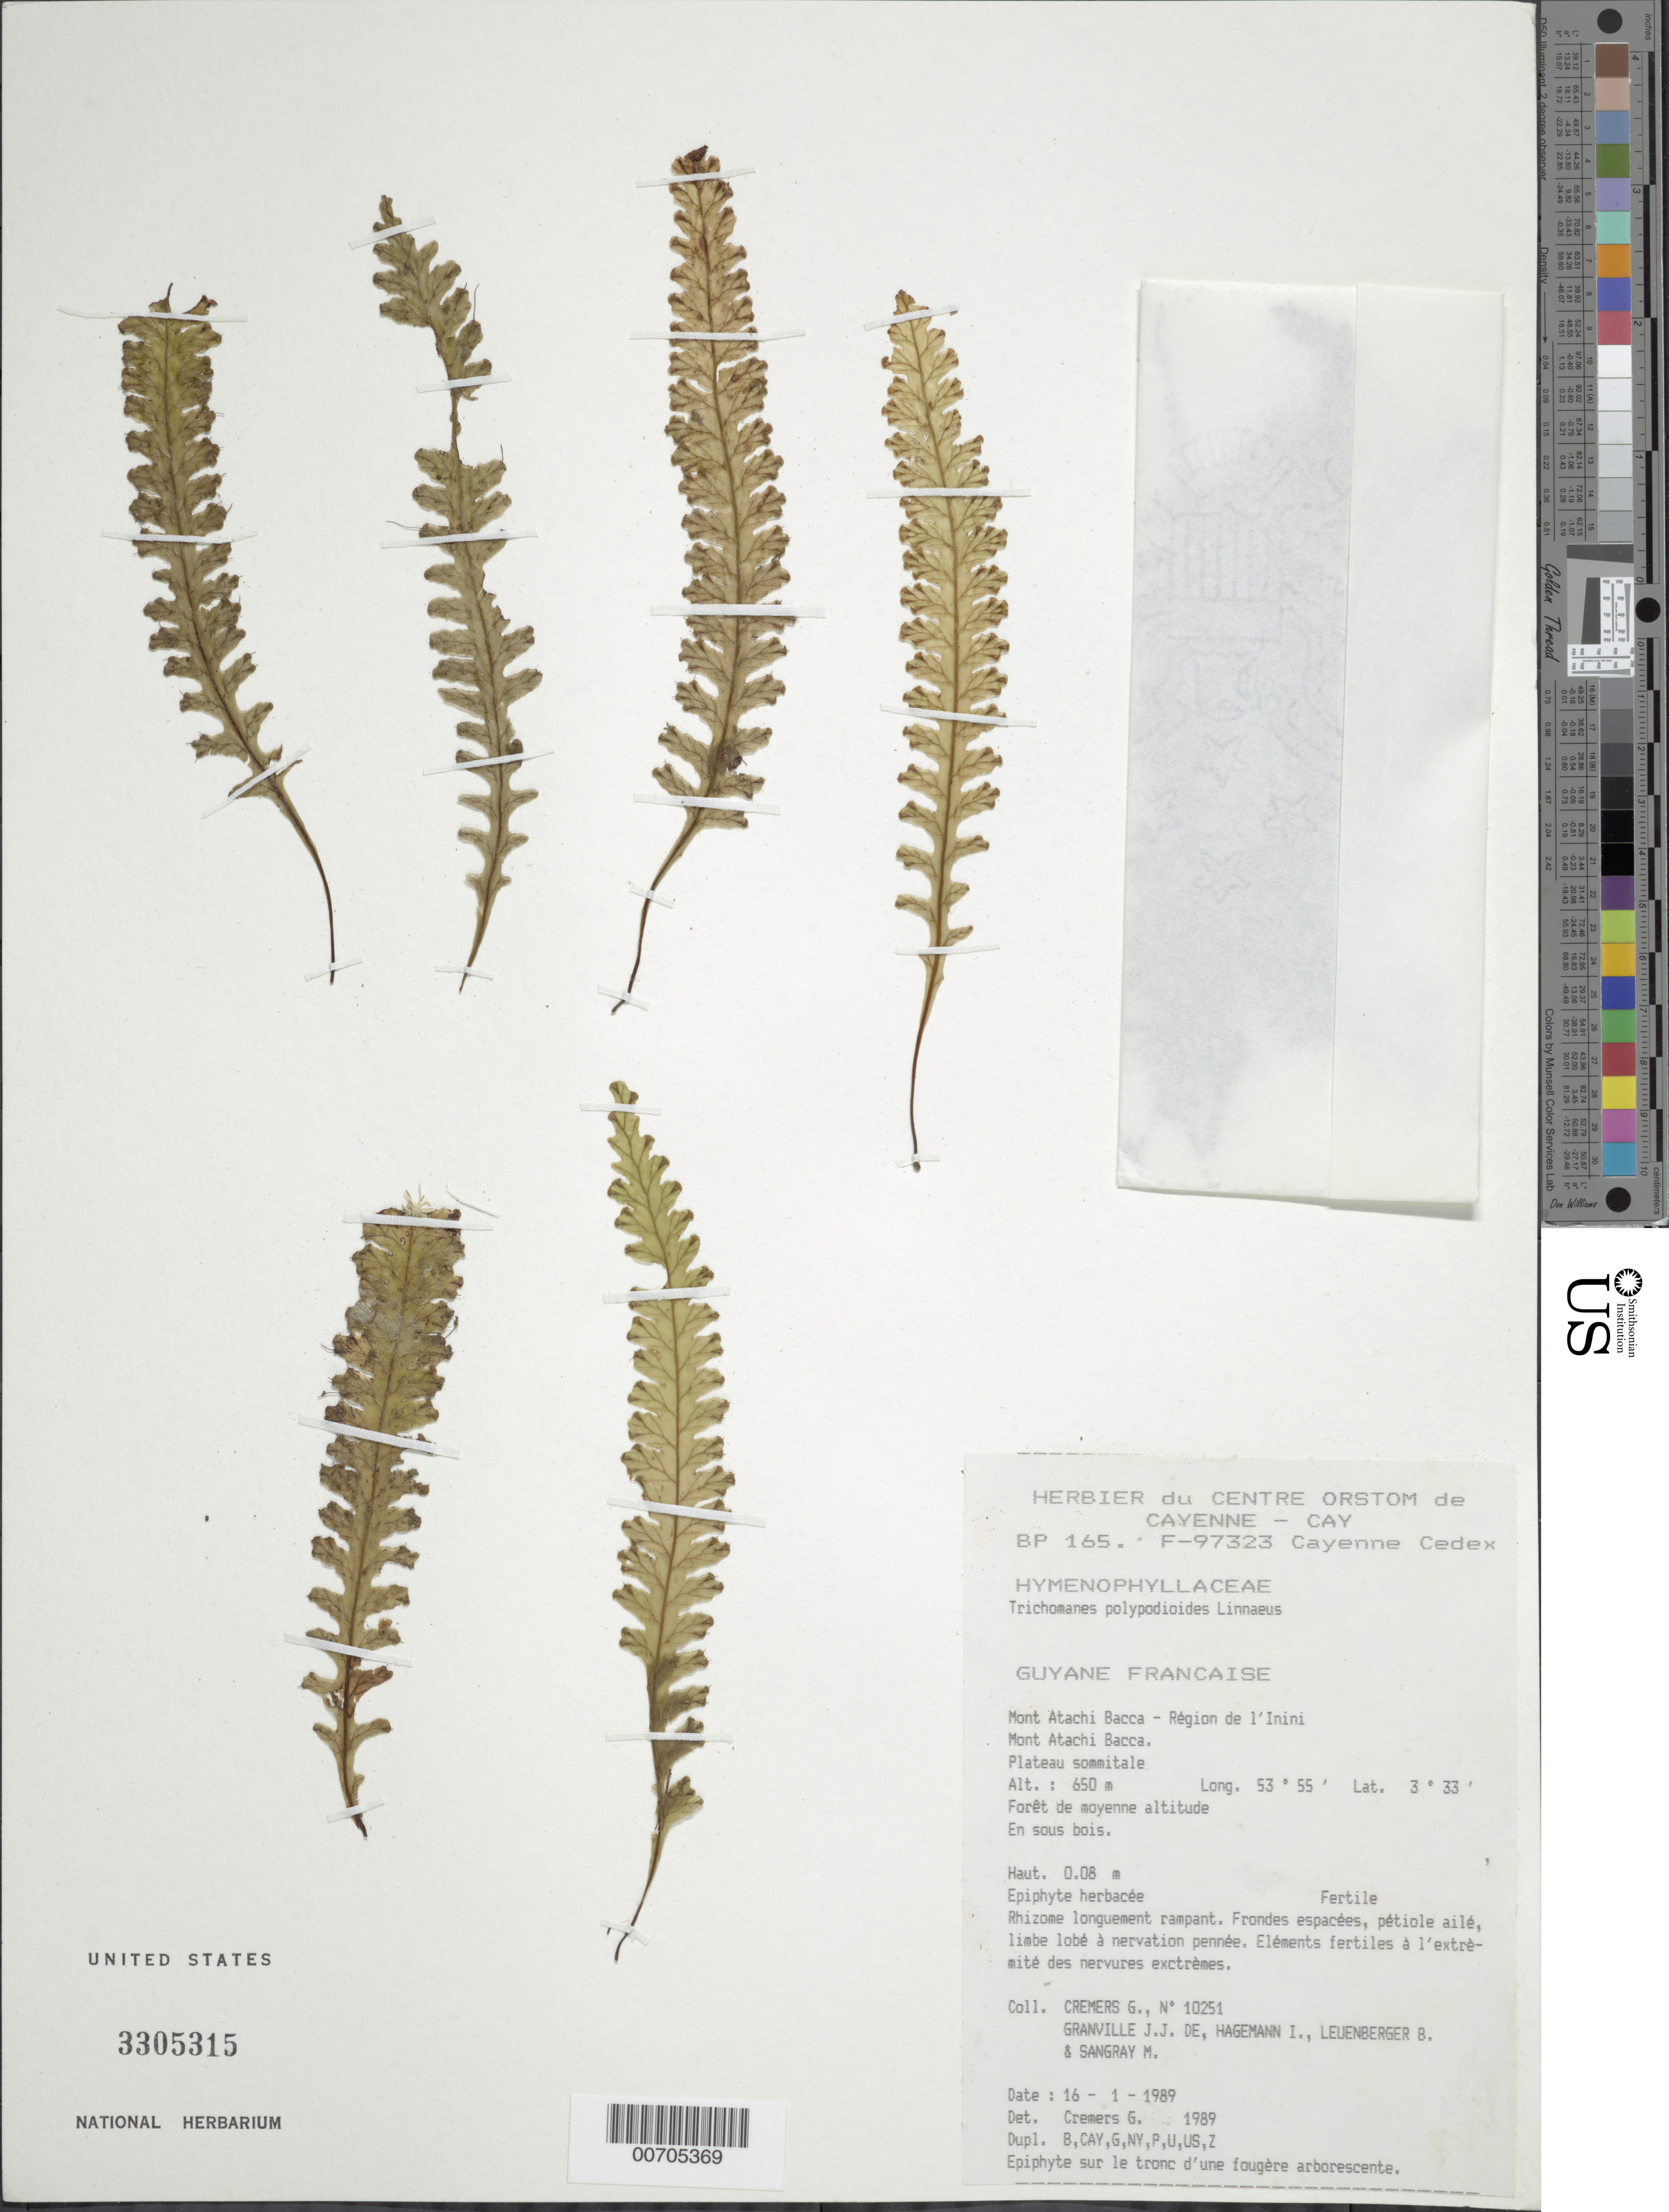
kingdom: Plantae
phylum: Tracheophyta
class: Polypodiopsida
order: Hymenophyllales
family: Hymenophyllaceae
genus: Trichomanes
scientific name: Trichomanes polypodioides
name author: L.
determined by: Cremers, Georges A.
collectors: G. Cremers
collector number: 10251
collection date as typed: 16-Jan-89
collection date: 1989-01-16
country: French Guiana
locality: Mont Atachi Bacca, région de l'Inini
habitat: Forest, middle altitude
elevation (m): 650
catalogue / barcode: US 3305315